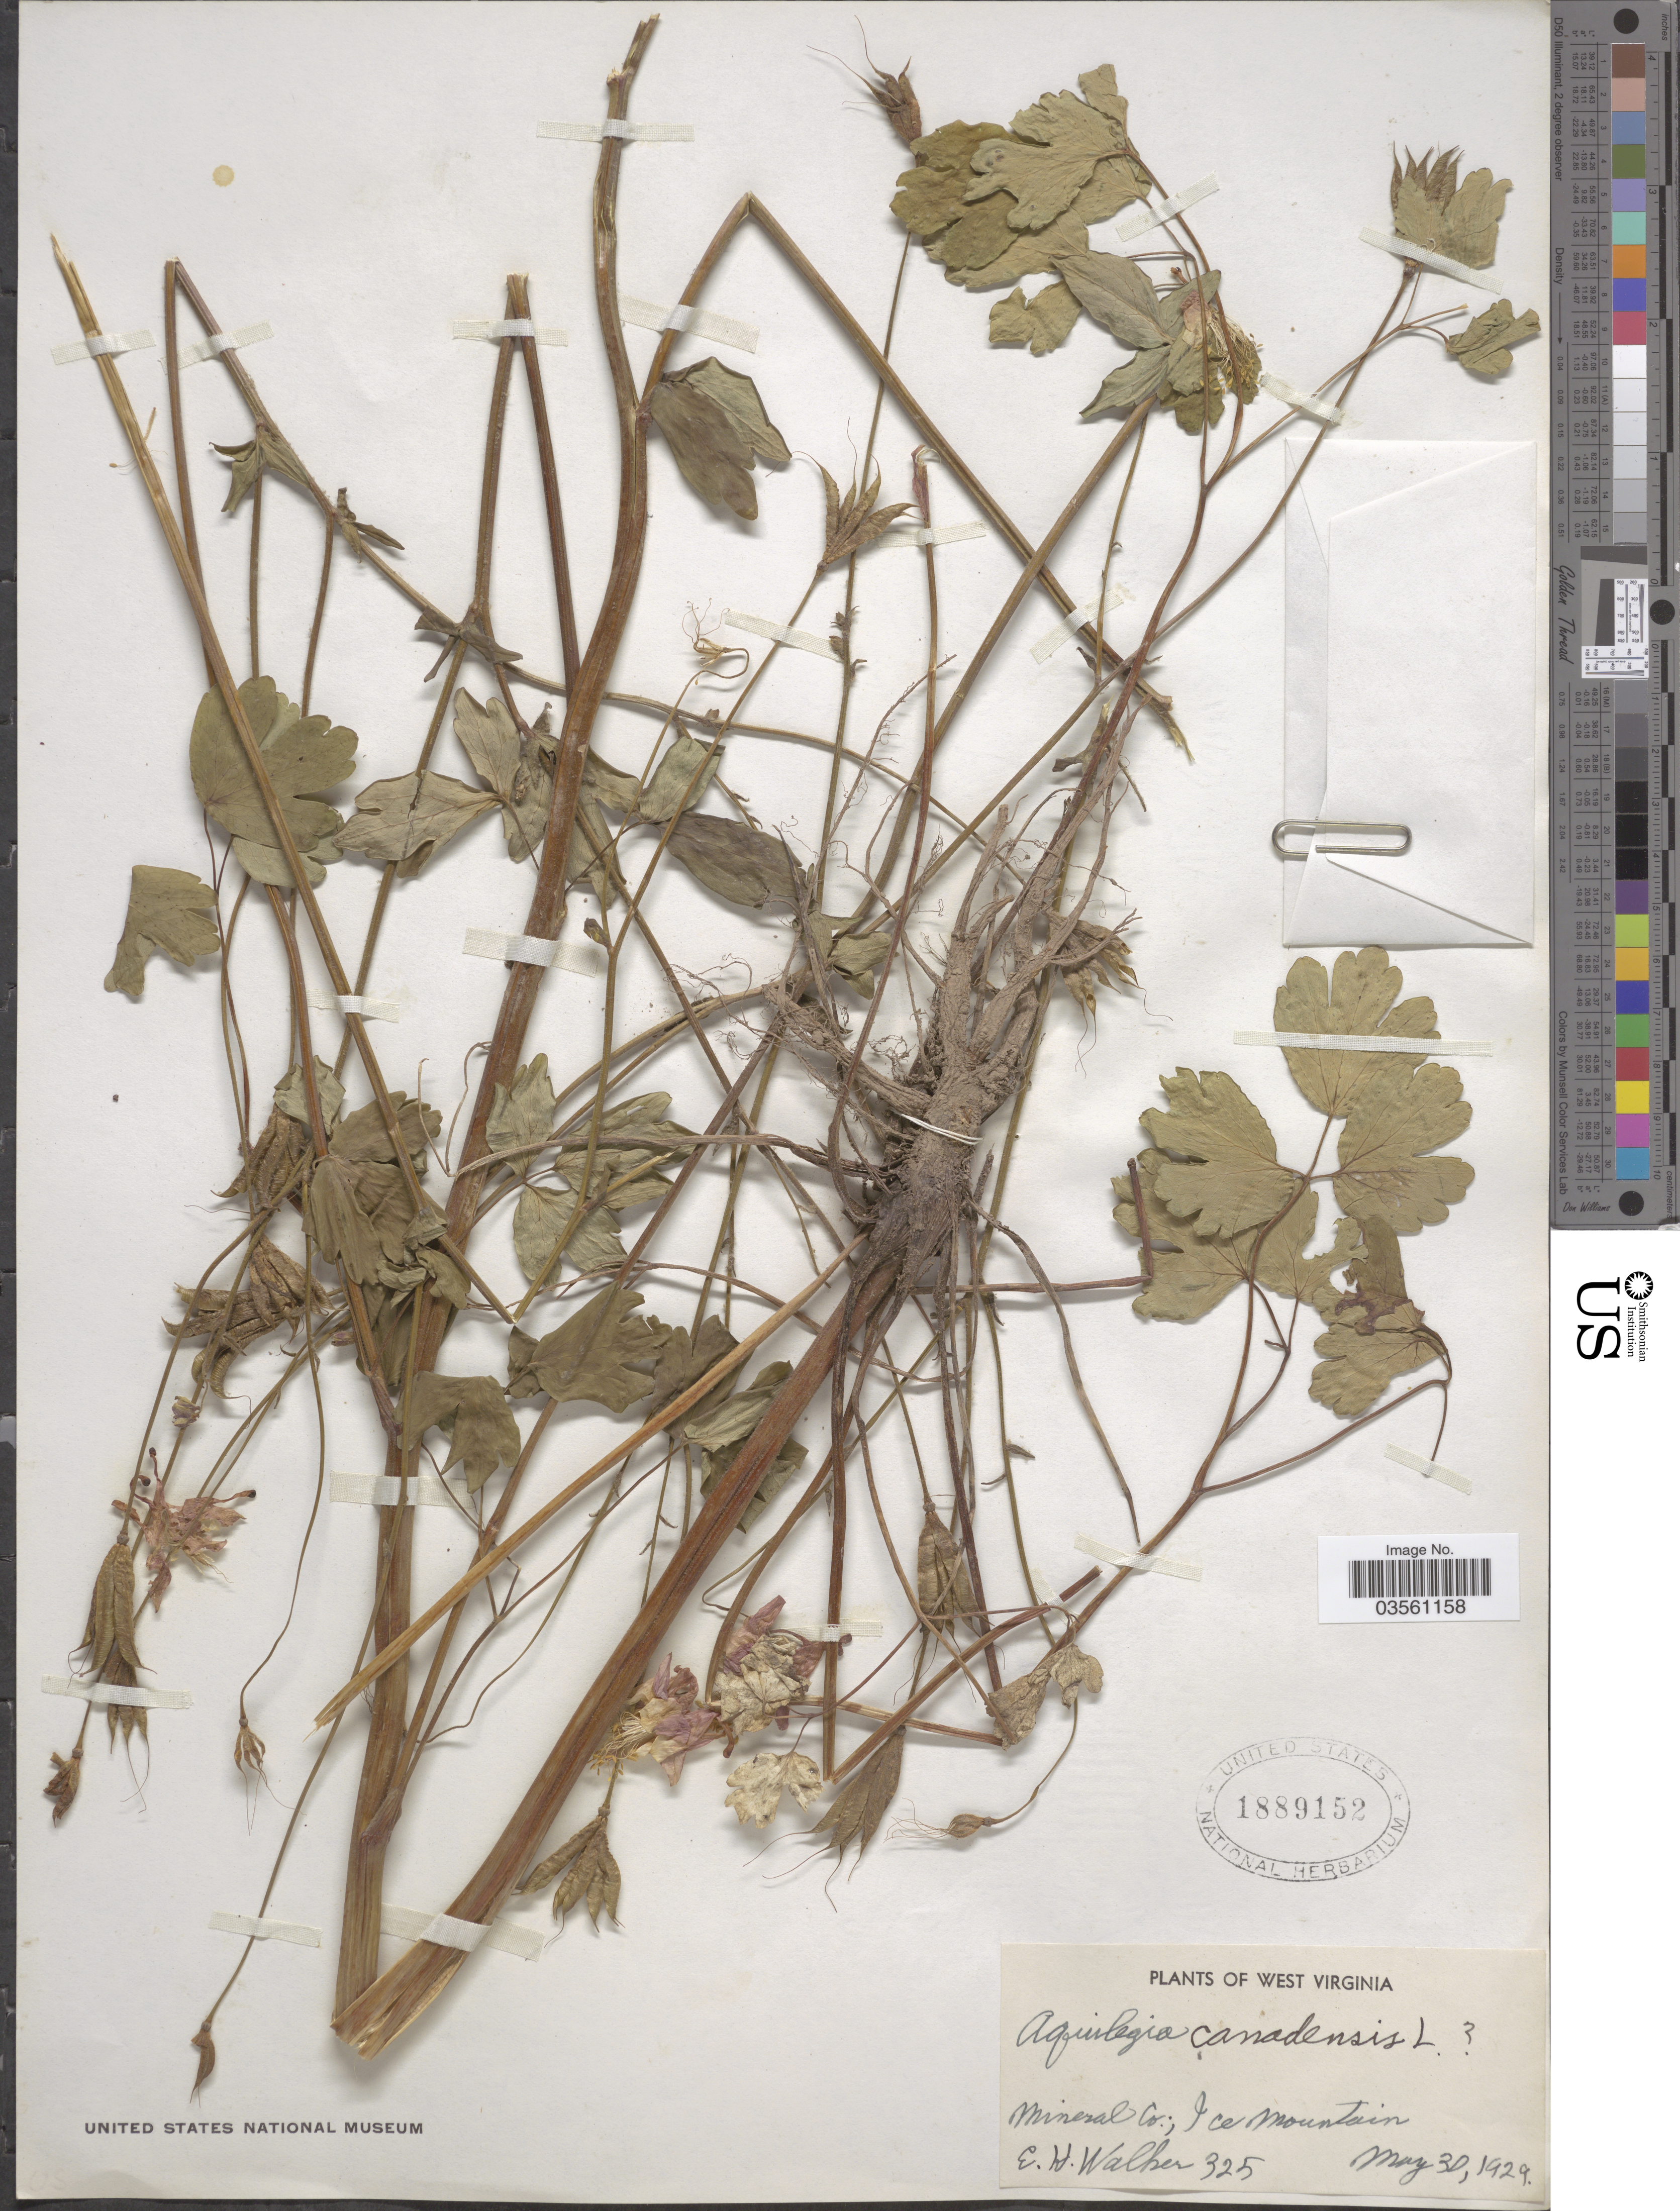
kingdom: Plantae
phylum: Tracheophyta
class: Magnoliopsida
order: Ranunculales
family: Ranunculaceae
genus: Aquilegia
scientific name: Aquilegia canadensis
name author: L.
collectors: E. H. Walker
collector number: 325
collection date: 1929-05-30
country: United States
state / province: West Virginia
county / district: Mineral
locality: Mineral Co.; Ice Mountain.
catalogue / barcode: US 1889152